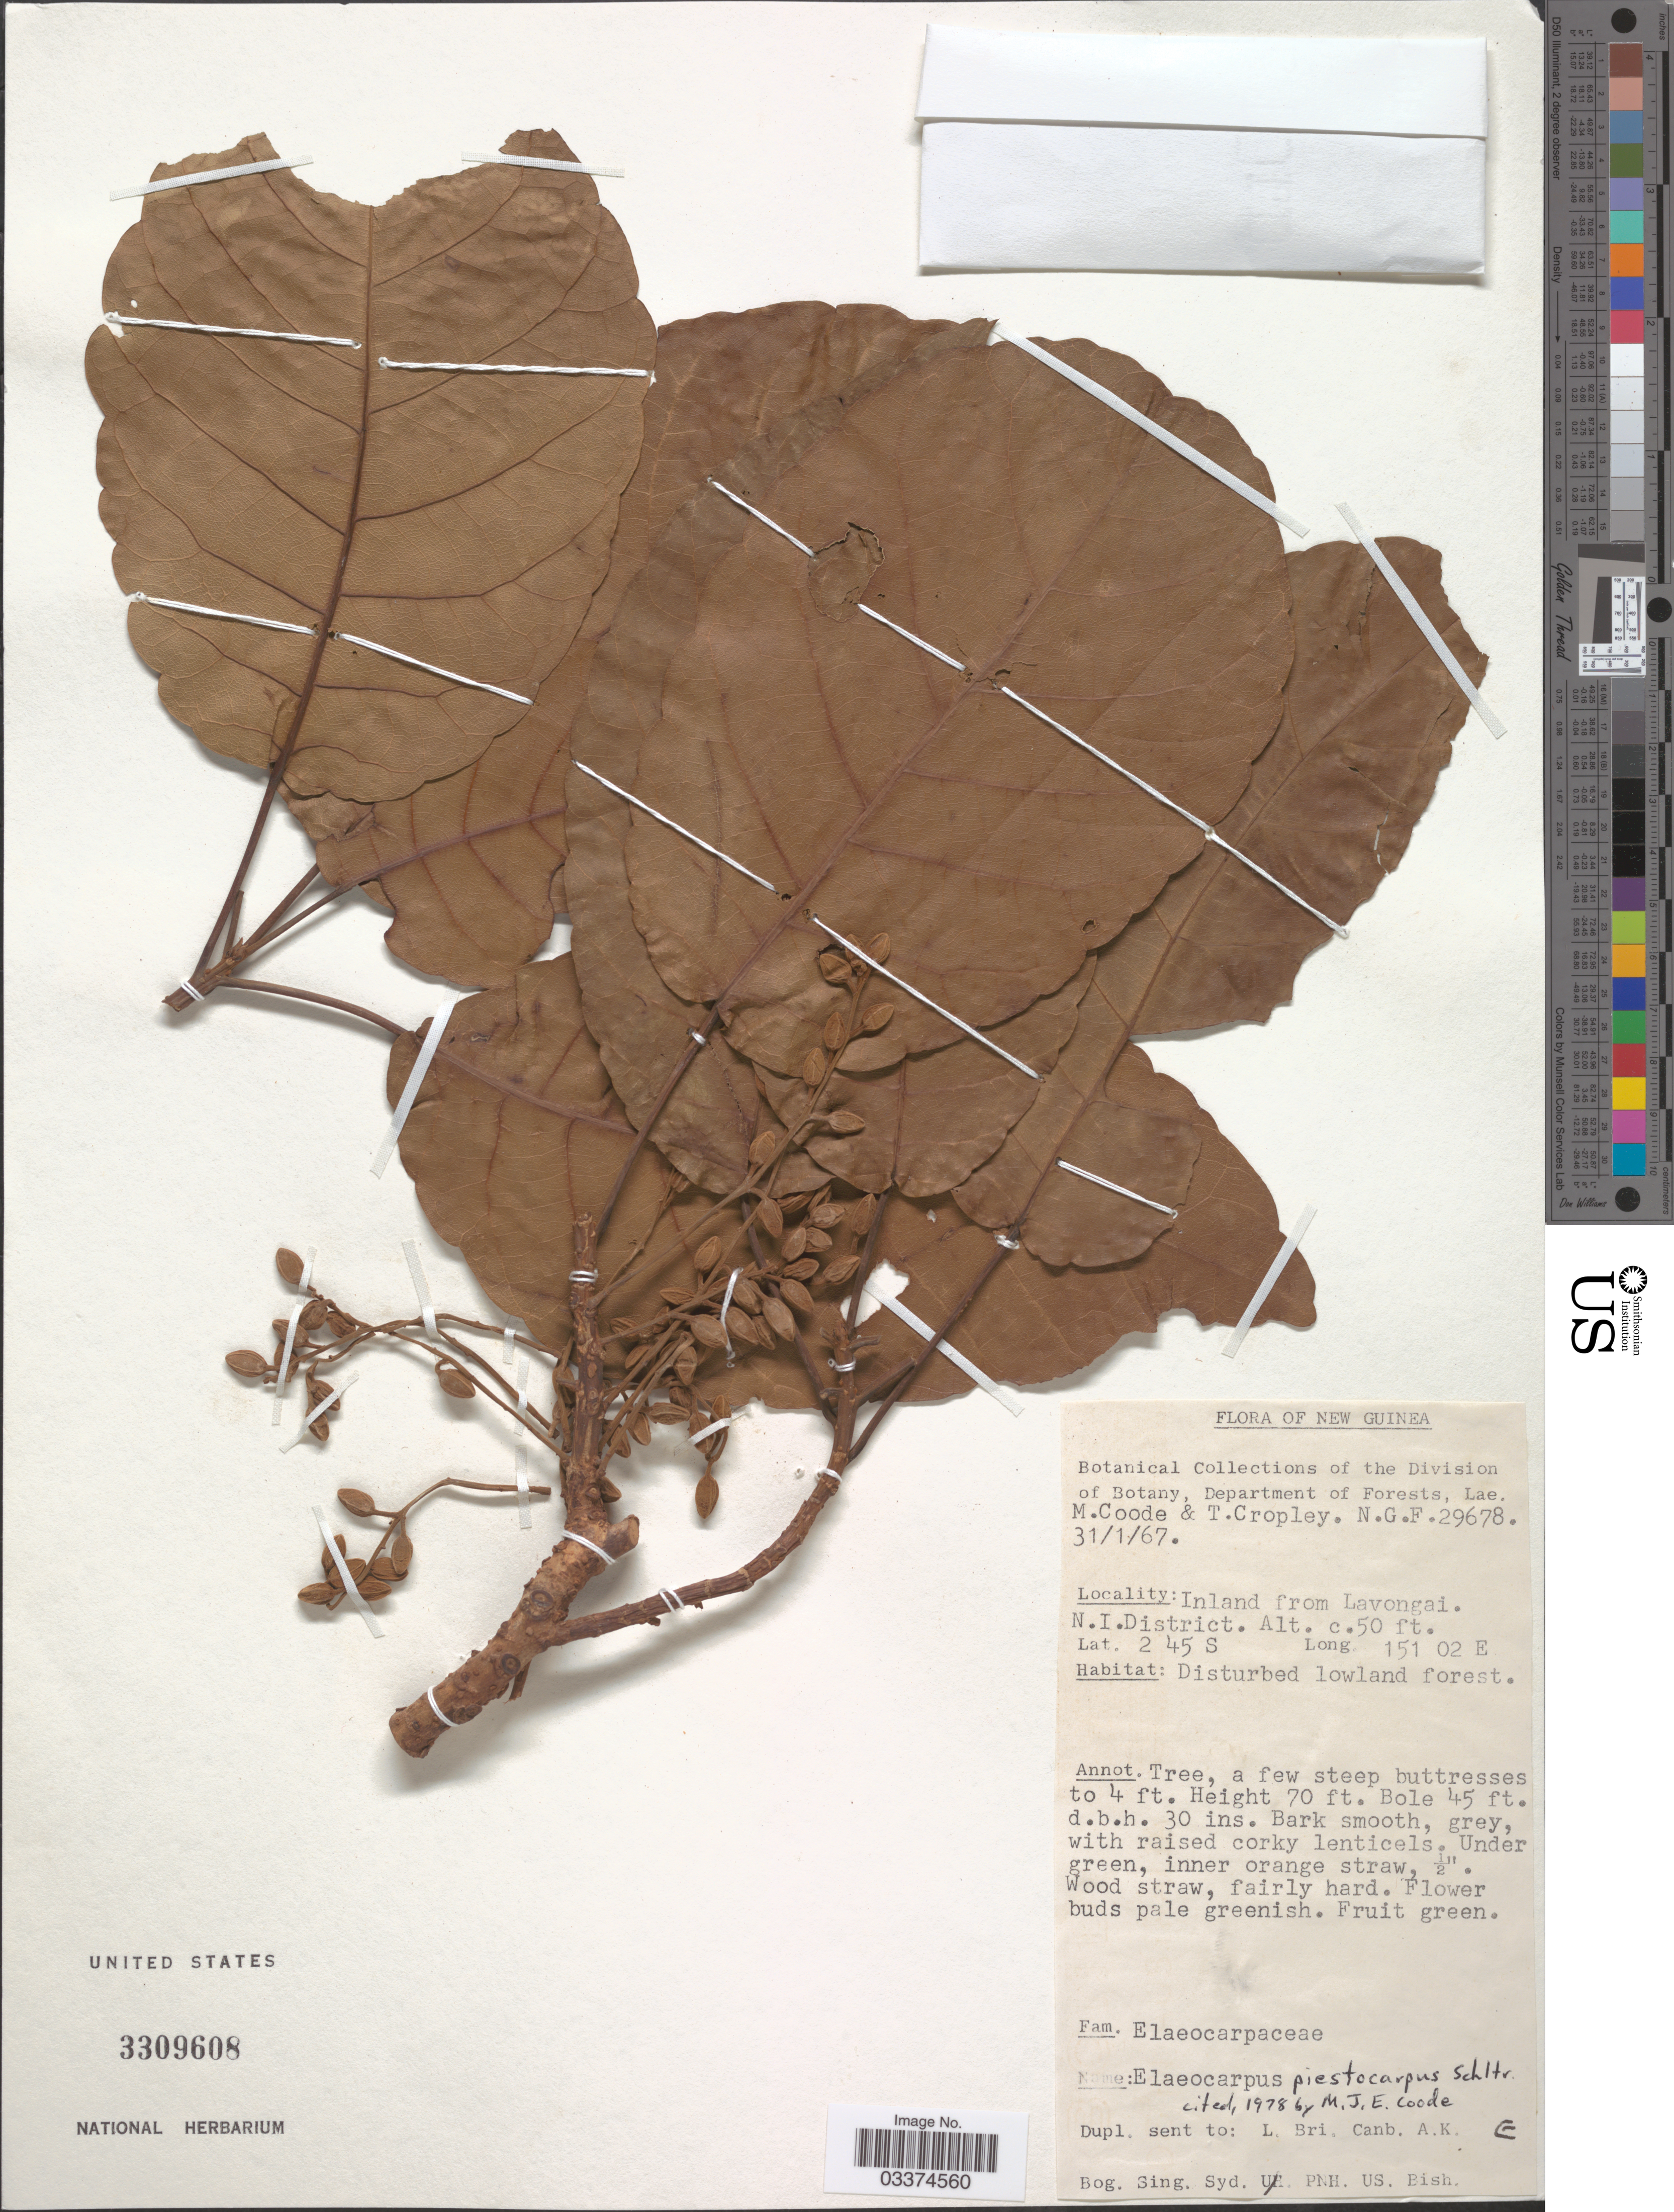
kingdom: Plantae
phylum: Tracheophyta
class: Magnoliopsida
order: Oxalidales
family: Elaeocarpaceae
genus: Elaeocarpus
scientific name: Elaeocarpus piestocarpus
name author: Schltr.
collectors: M. Coode & T. Cropley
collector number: NGF29678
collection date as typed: Transcribed d/m/y: 31/1/67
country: Papua New Guinea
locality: Inland from Lavongai. N.I. District.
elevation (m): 15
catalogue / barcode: US 3309608